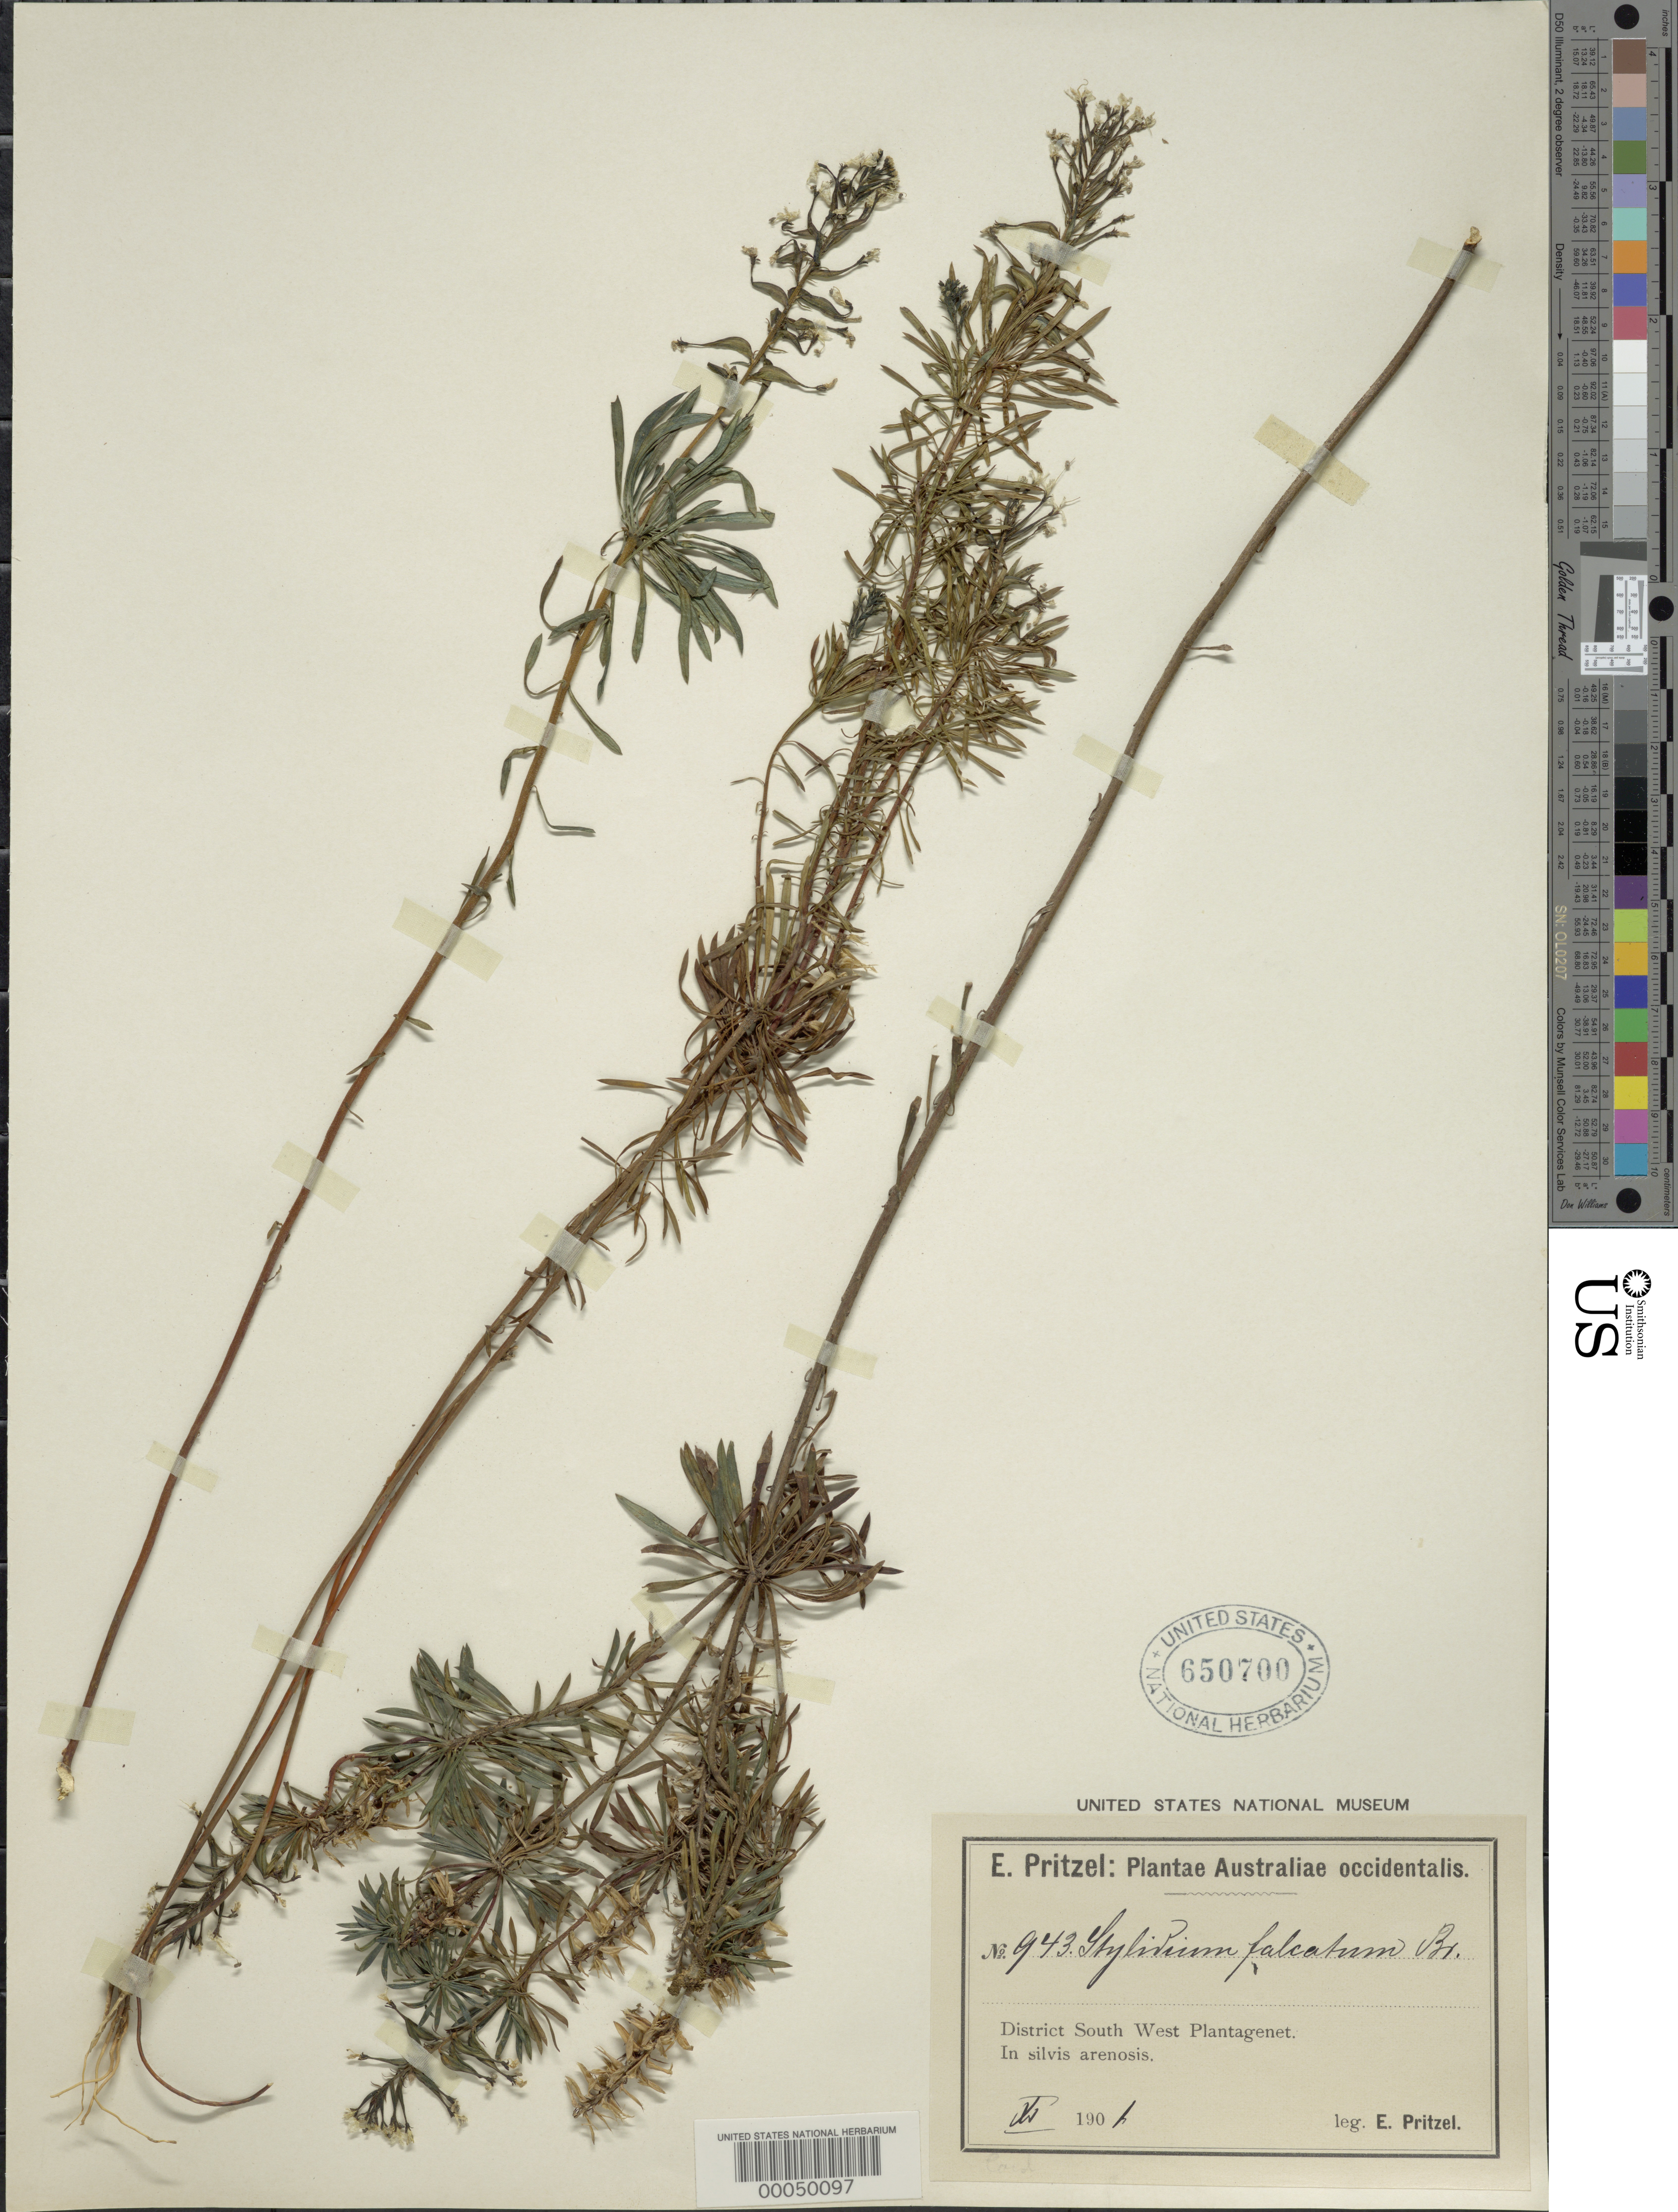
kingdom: Plantae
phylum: Tracheophyta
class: Magnoliopsida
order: Asterales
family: Stylidiaceae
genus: Stylidium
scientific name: Stylidium falcatum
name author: R. Br.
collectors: E. G. Pritzel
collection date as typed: Jun 1901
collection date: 1901-06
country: Australia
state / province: Western Australia (?)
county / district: Plantagenet ?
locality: District south west plantagenet.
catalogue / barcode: US 650700